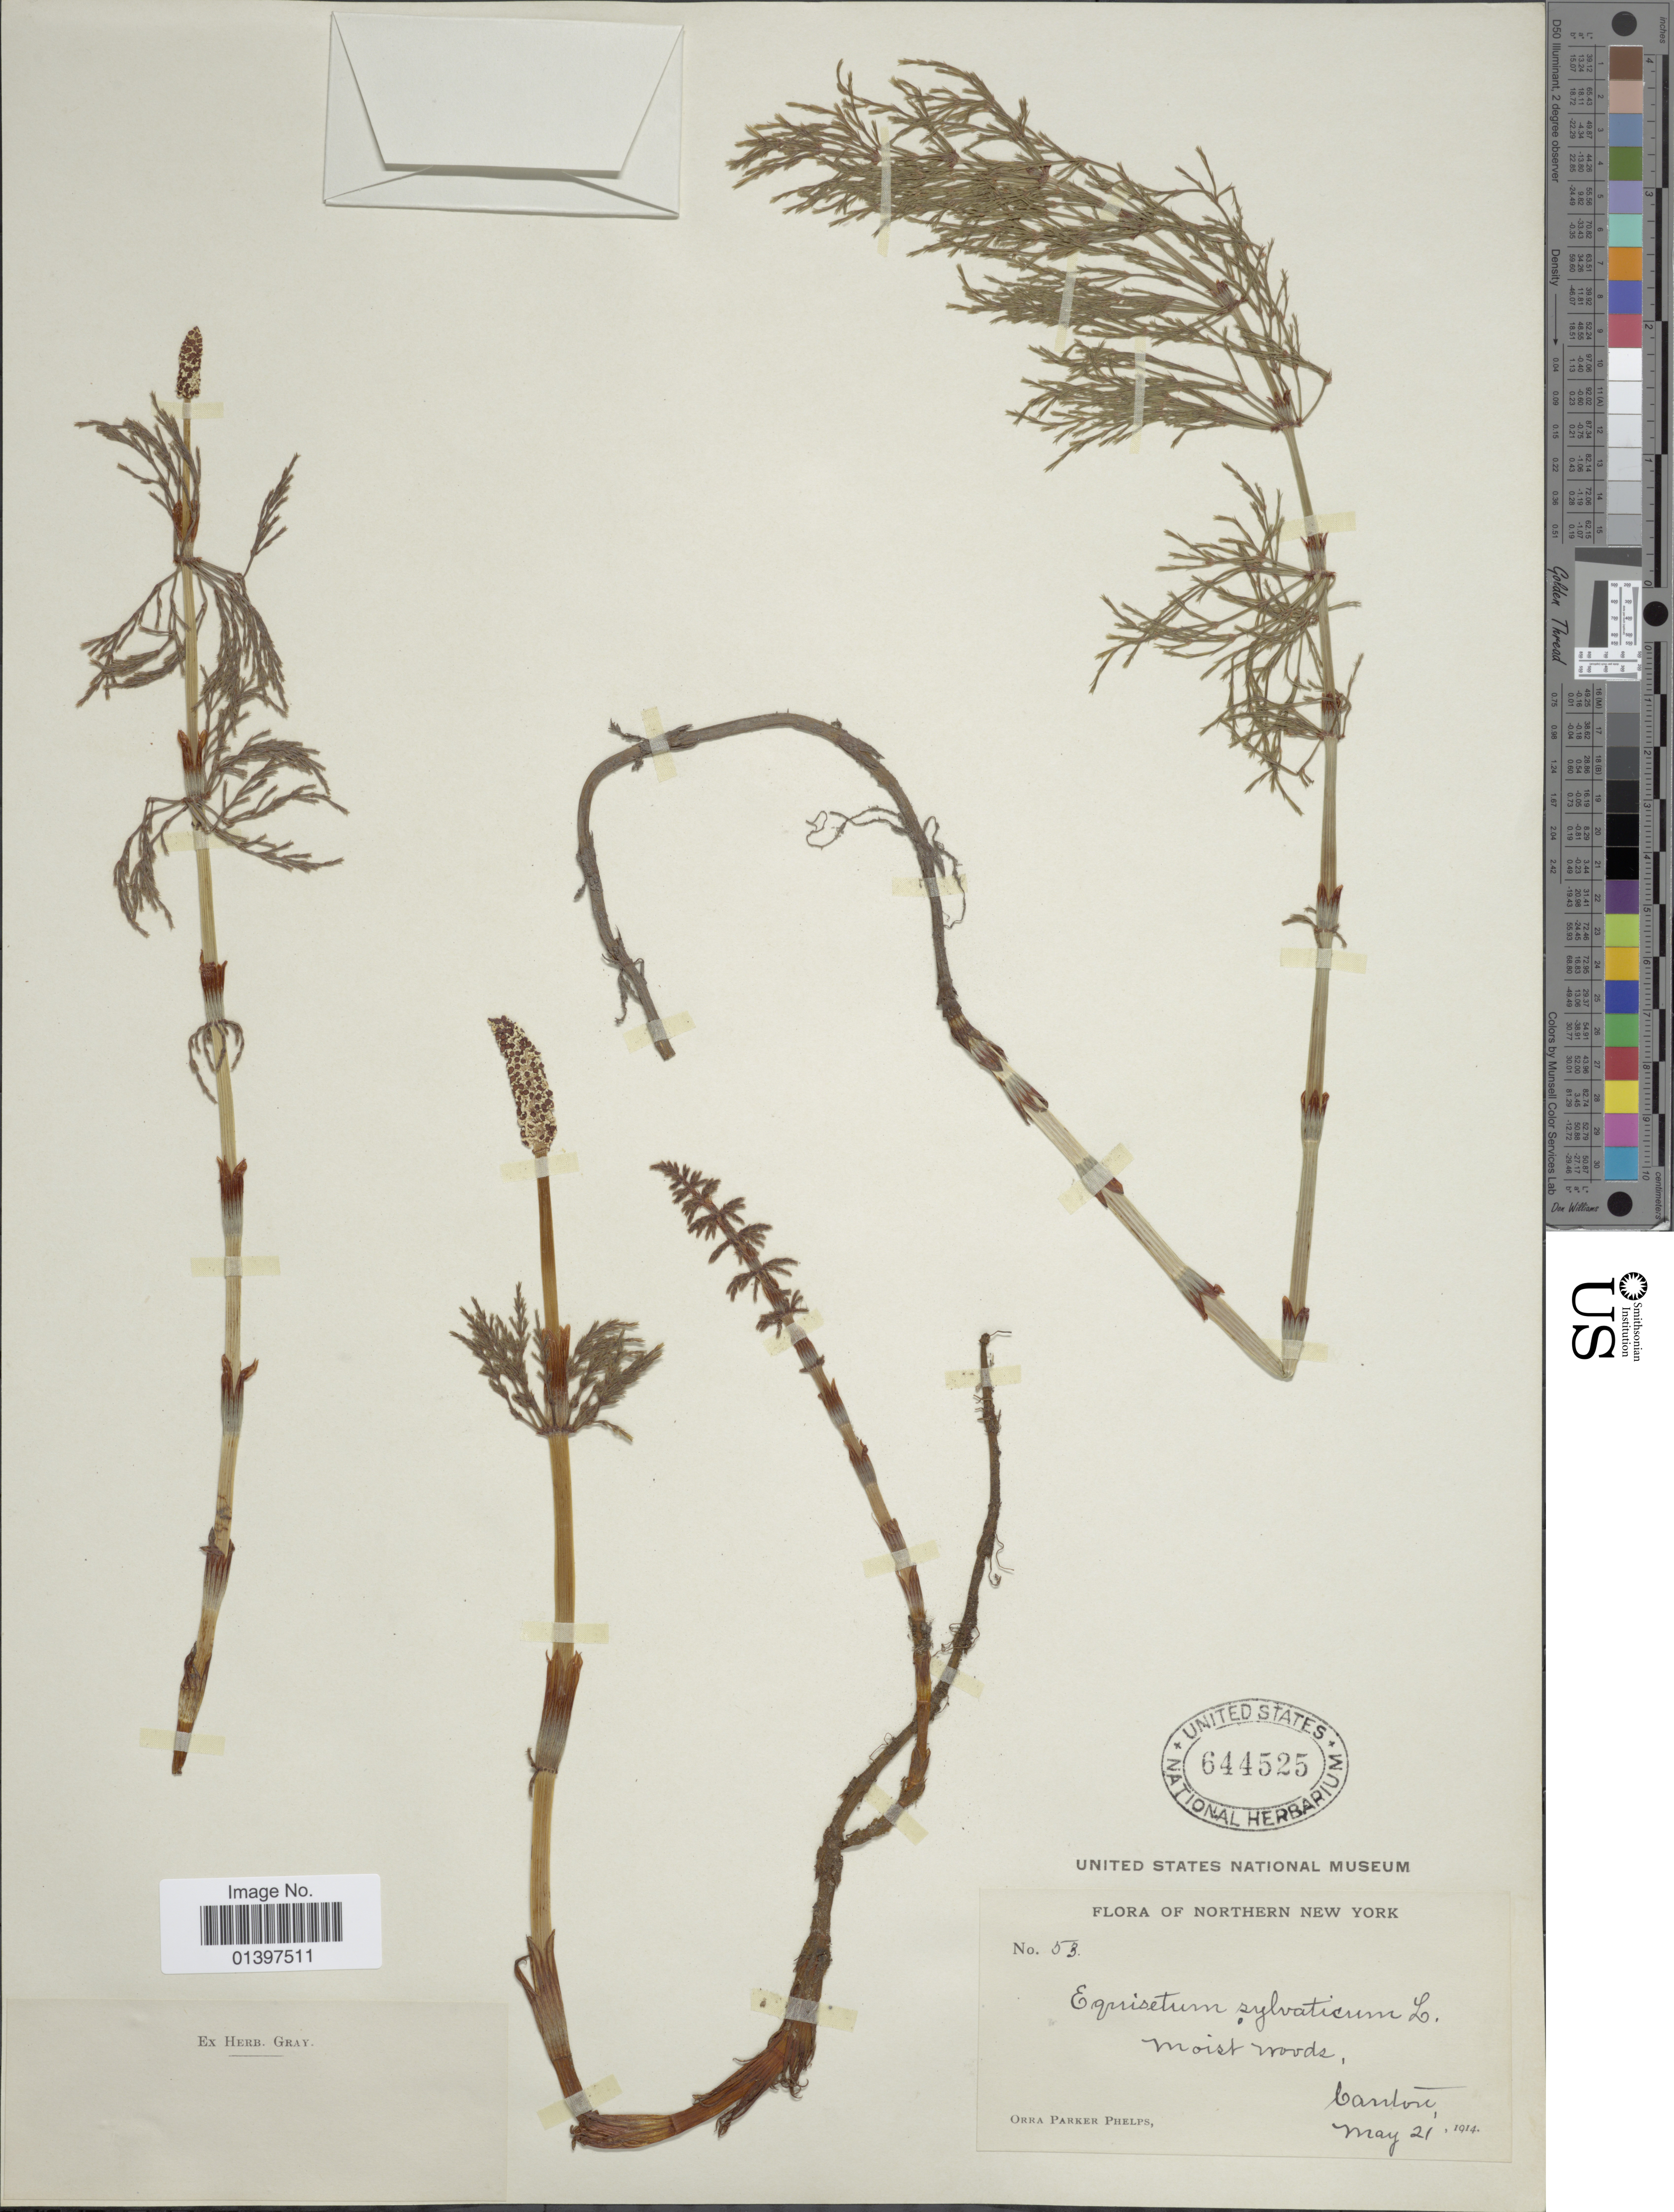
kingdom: Plantae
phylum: Tracheophyta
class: Polypodiopsida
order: Equisetales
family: Equisetaceae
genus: Equisetum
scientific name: Equisetum sylvaticum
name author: L.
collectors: O. P. Phelps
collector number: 53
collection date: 1914-05-21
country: United States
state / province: New York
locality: Northern New York, moist woods, Canton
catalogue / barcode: US 644525